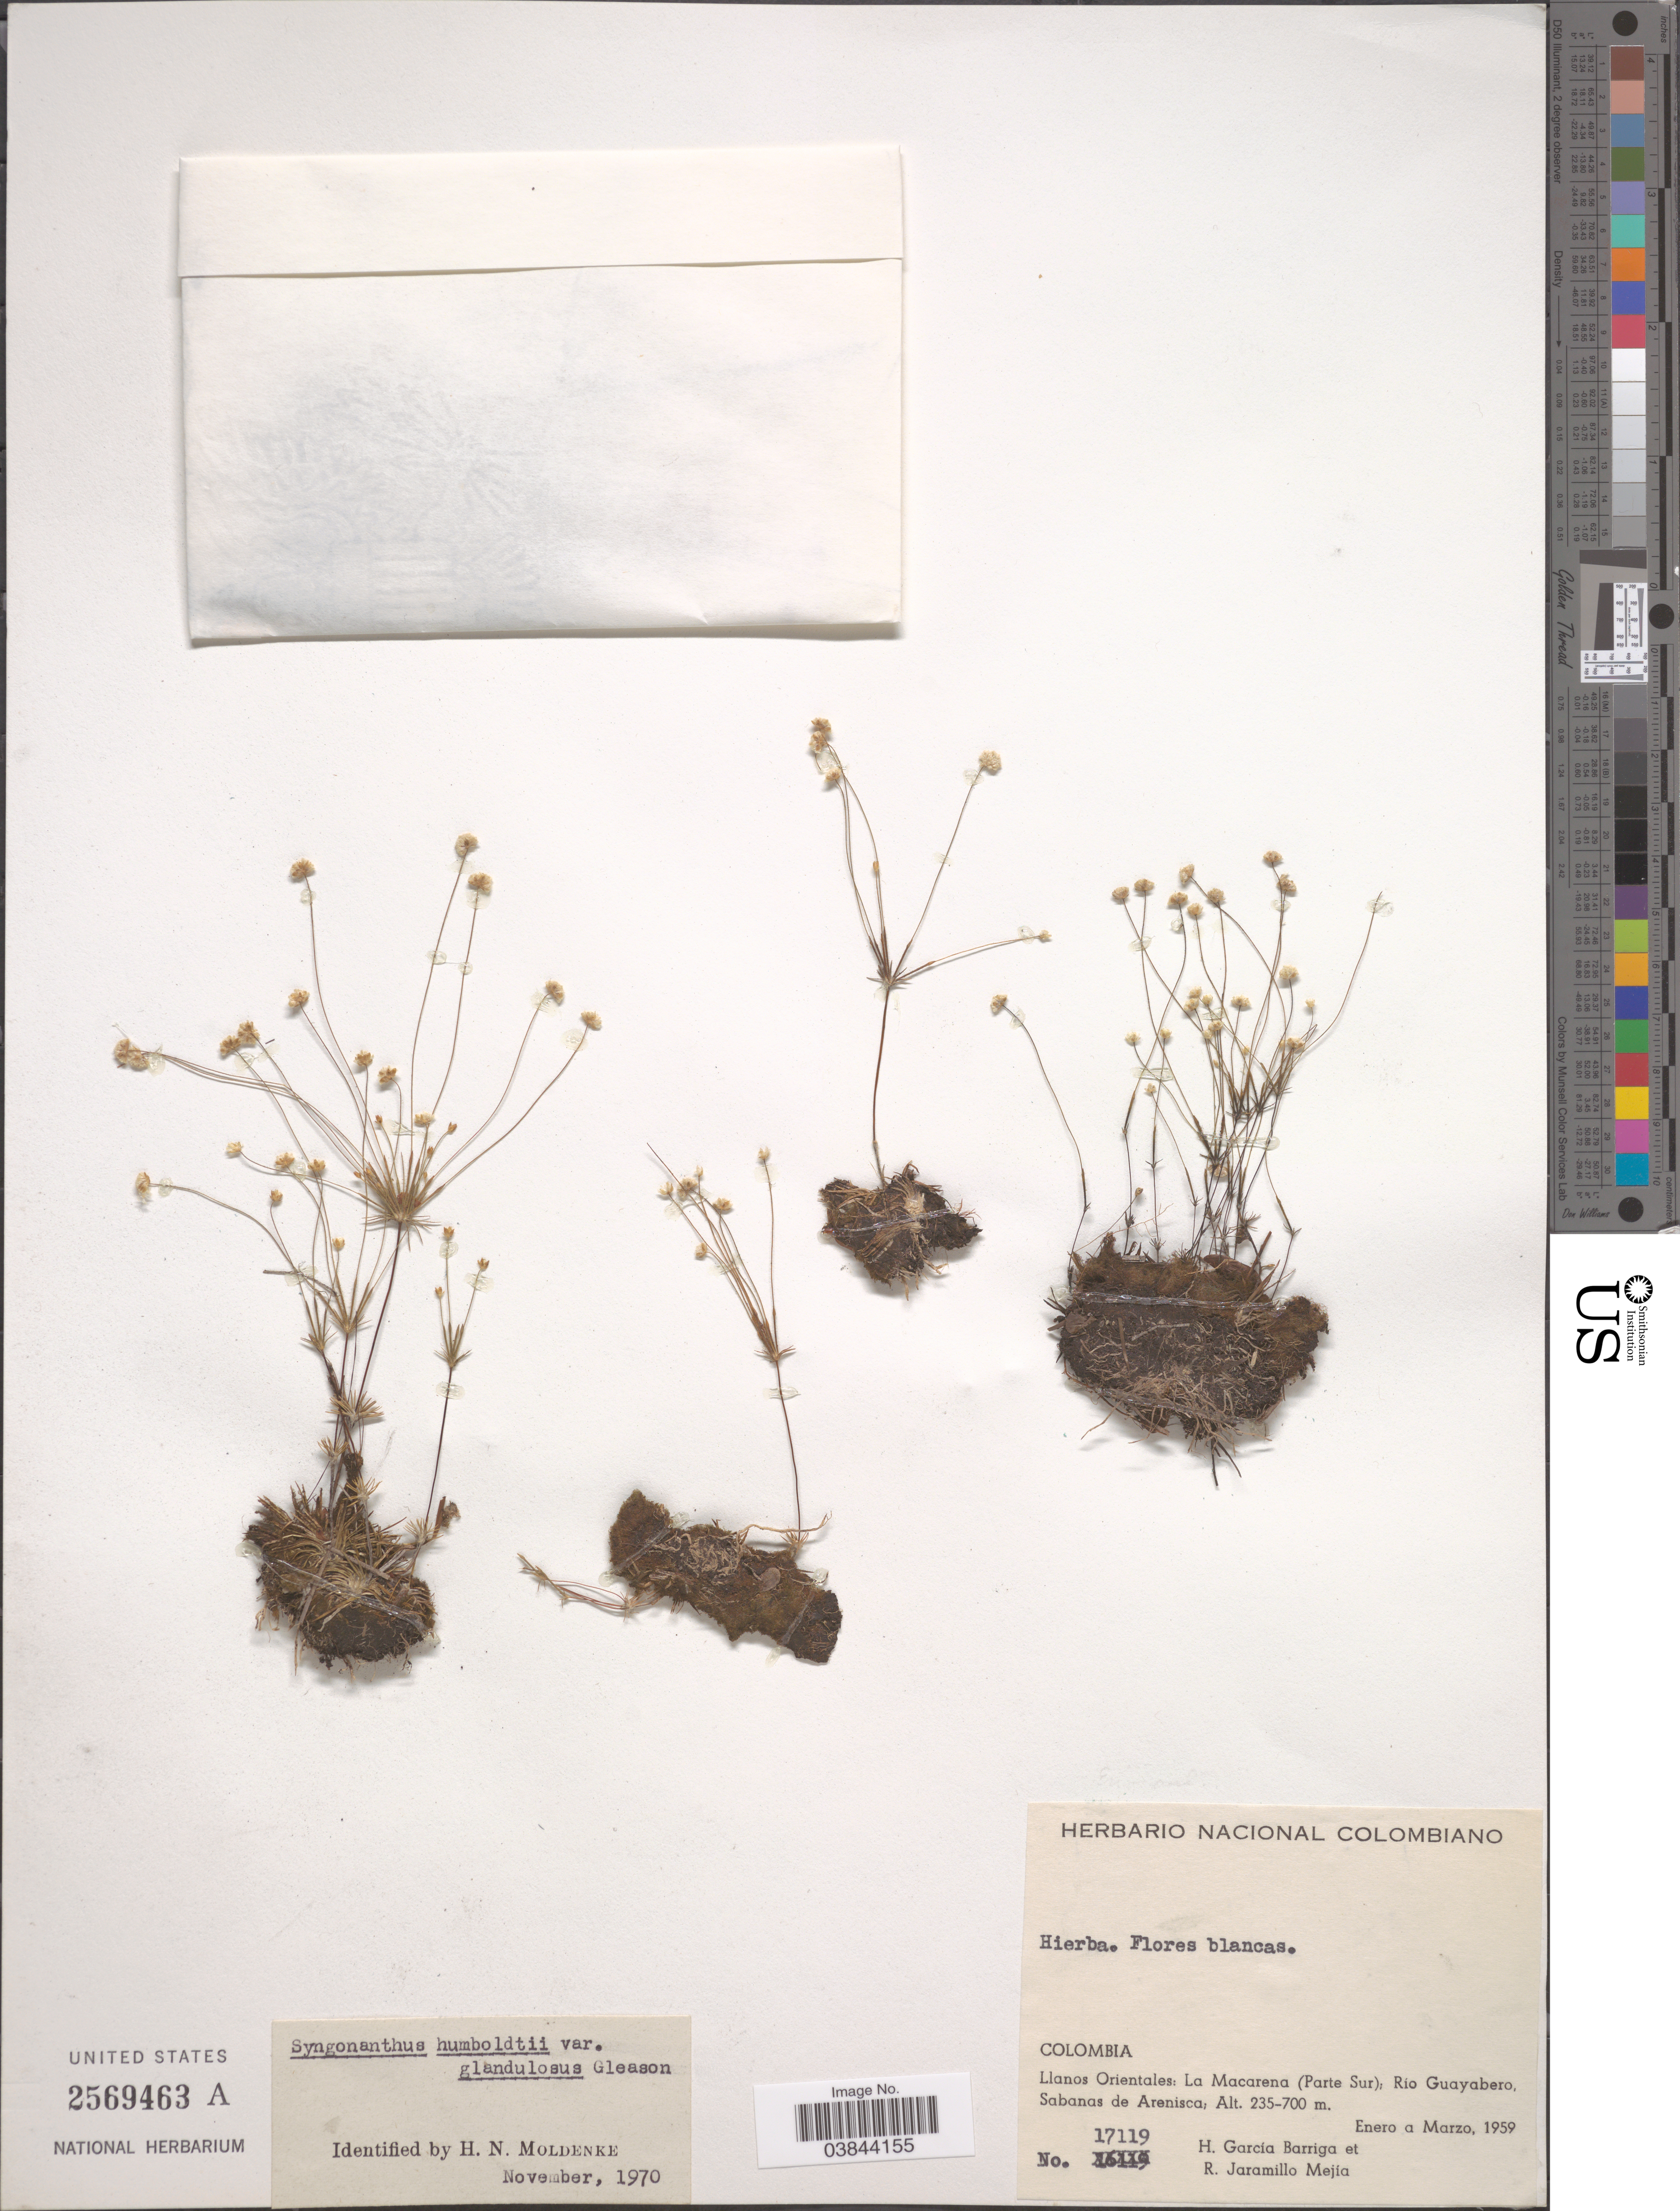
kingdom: Plantae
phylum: Tracheophyta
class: Liliopsida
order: Poales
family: Eriocaulaceae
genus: Syngonanthus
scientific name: Syngonanthus humboldtii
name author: (Kunth) Ruhland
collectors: H. García Barriga & R. Jaramillo M.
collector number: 17119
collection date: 1959-01/1959-03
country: Colombia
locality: Llanos Orientales: La Macarena (Parte Sur), Rio Guayabero, Sabanas de Arenisca.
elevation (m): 235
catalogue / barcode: US 2569463A